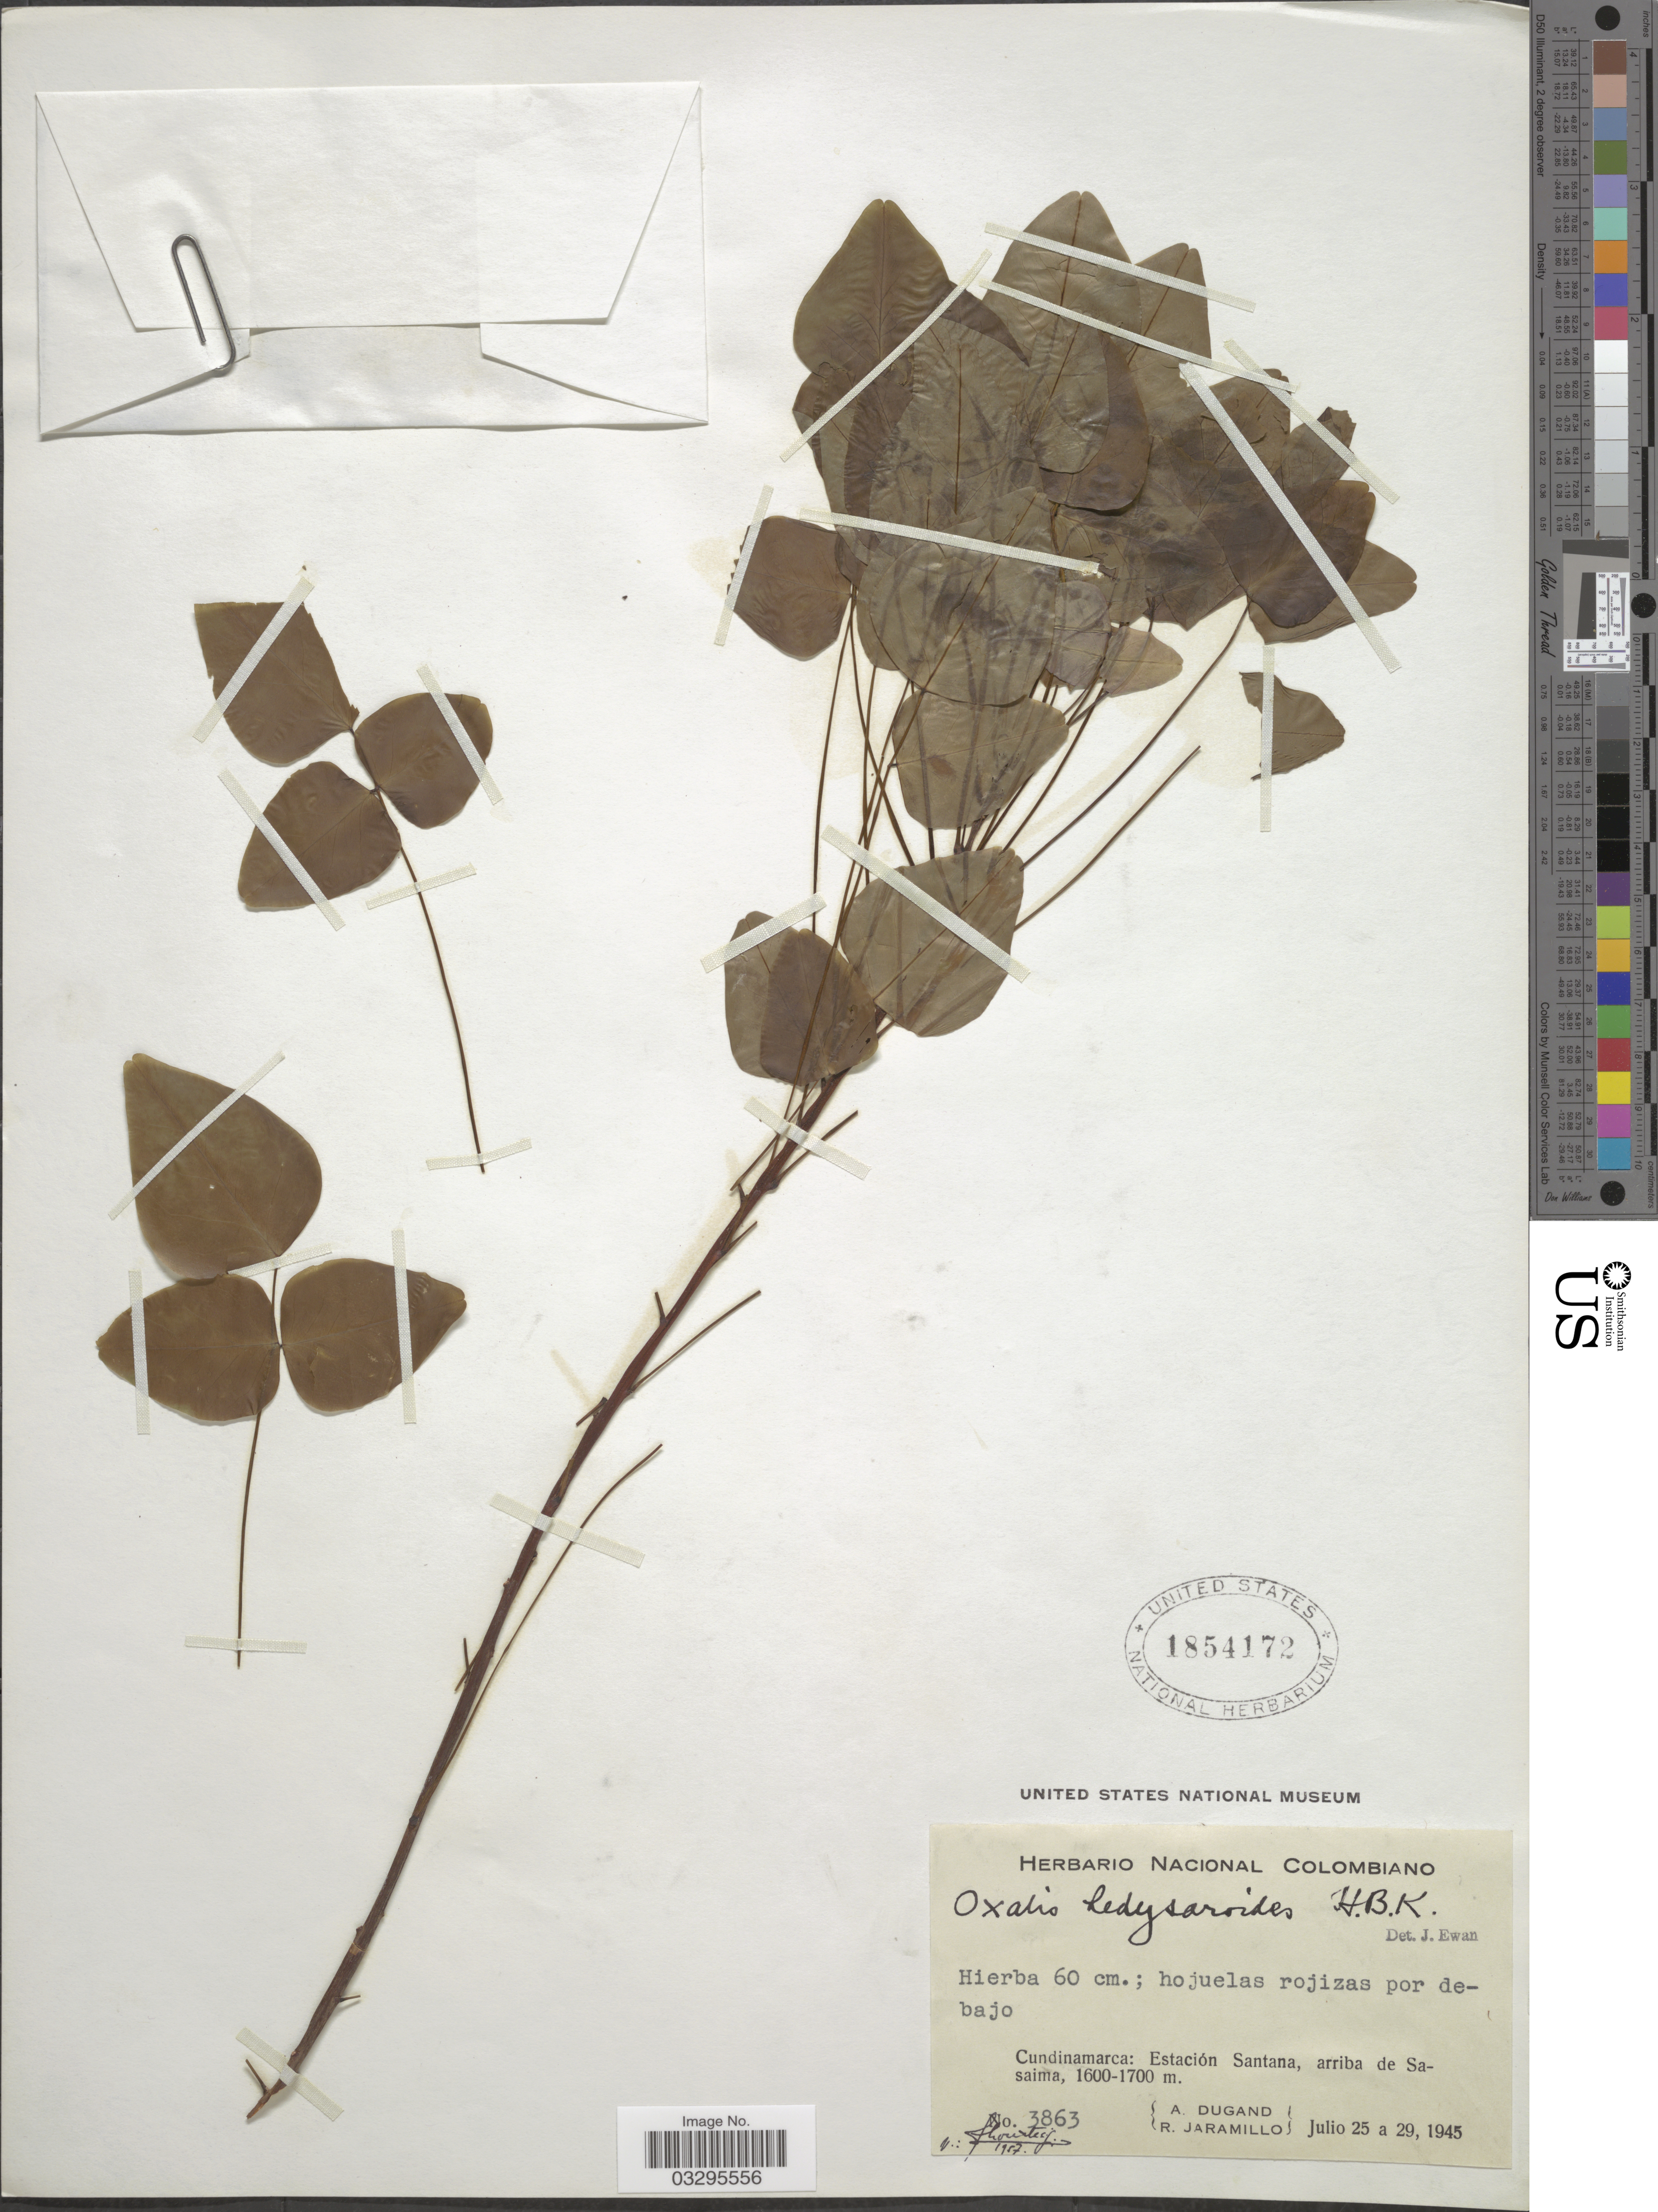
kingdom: Plantae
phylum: Tracheophyta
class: Magnoliopsida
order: Oxalidales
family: Oxalidaceae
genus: Oxalis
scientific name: Oxalis hedysaroides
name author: Kunth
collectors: A. Dugand & R. Jaramillo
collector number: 3863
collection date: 1945-07-25/1945-07-29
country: Colombia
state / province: Cundinamarca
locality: Estación santana, arriba de Sasaima.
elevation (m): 1600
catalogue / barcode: US 1854172